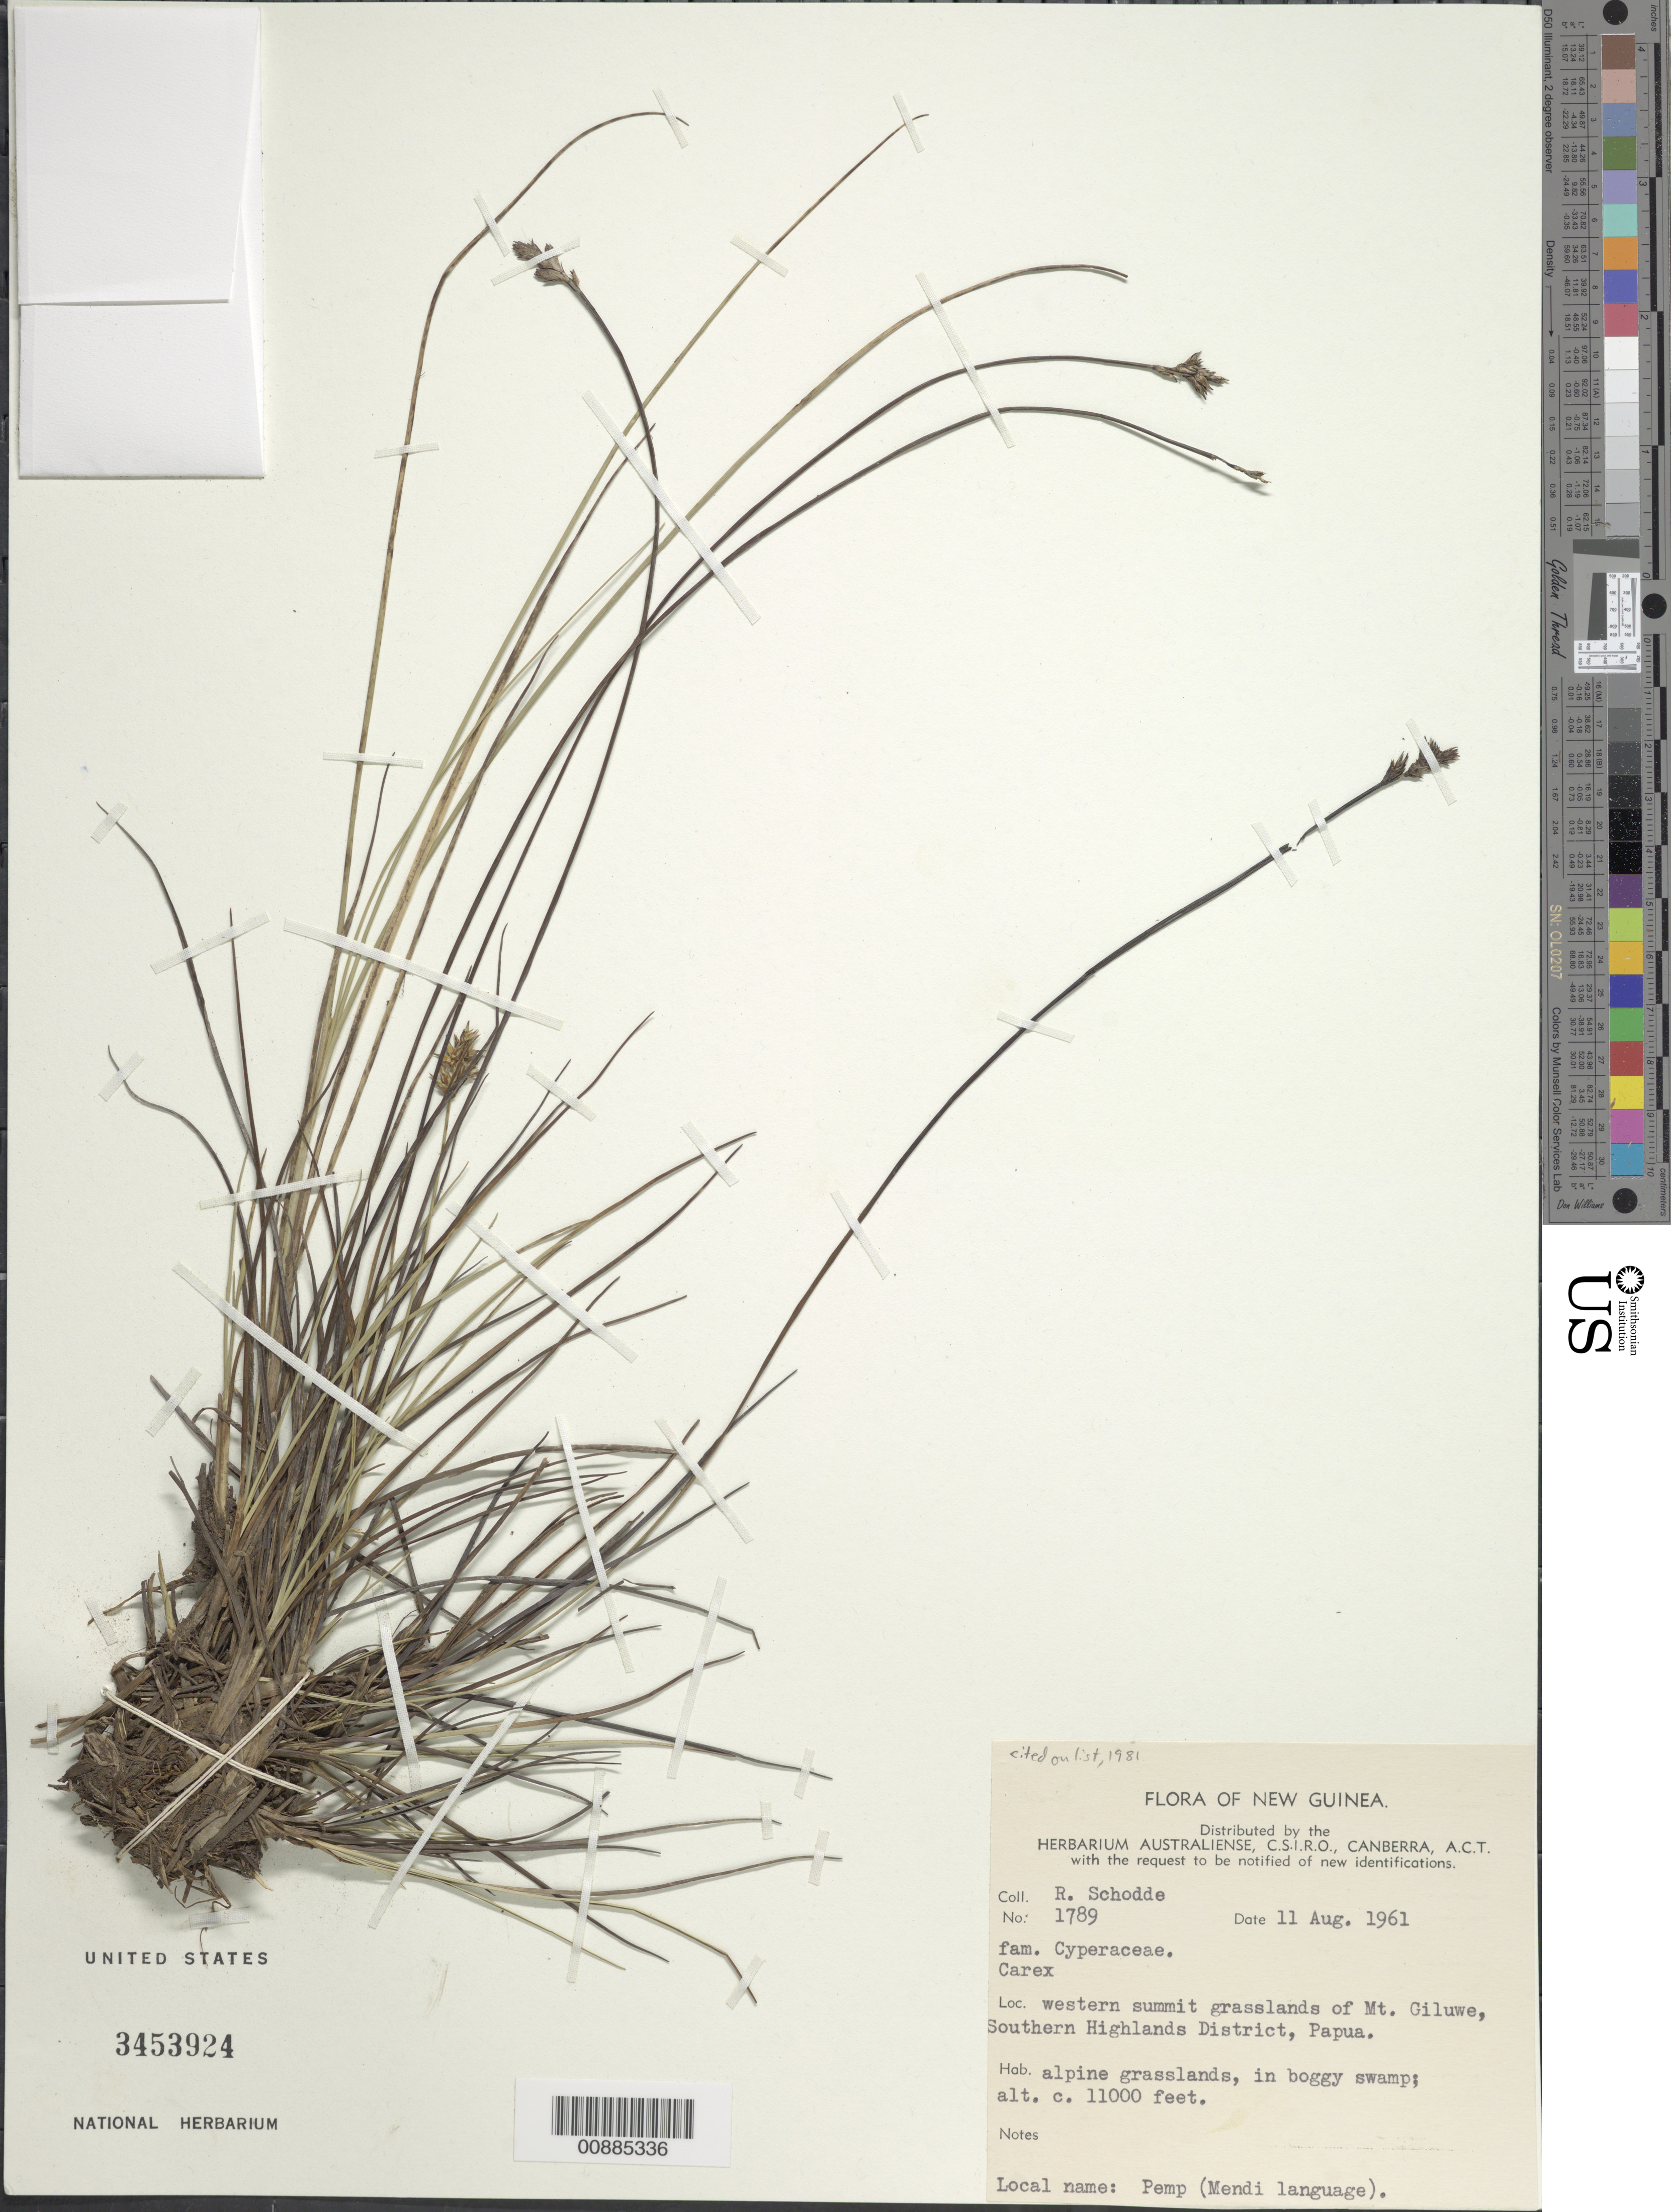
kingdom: Plantae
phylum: Tracheophyta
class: Liliopsida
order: Poales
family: Cyperaceae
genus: Carex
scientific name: Carex echinata subsp. echinata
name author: Murray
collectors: R. Schodde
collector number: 1789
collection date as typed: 11 Aug 1961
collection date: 1961-08-11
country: Papua New Guinea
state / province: Southern Highlands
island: New Guinea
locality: Western summit grasslands of Mt. Giluwe.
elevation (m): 3353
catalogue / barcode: US 3453924